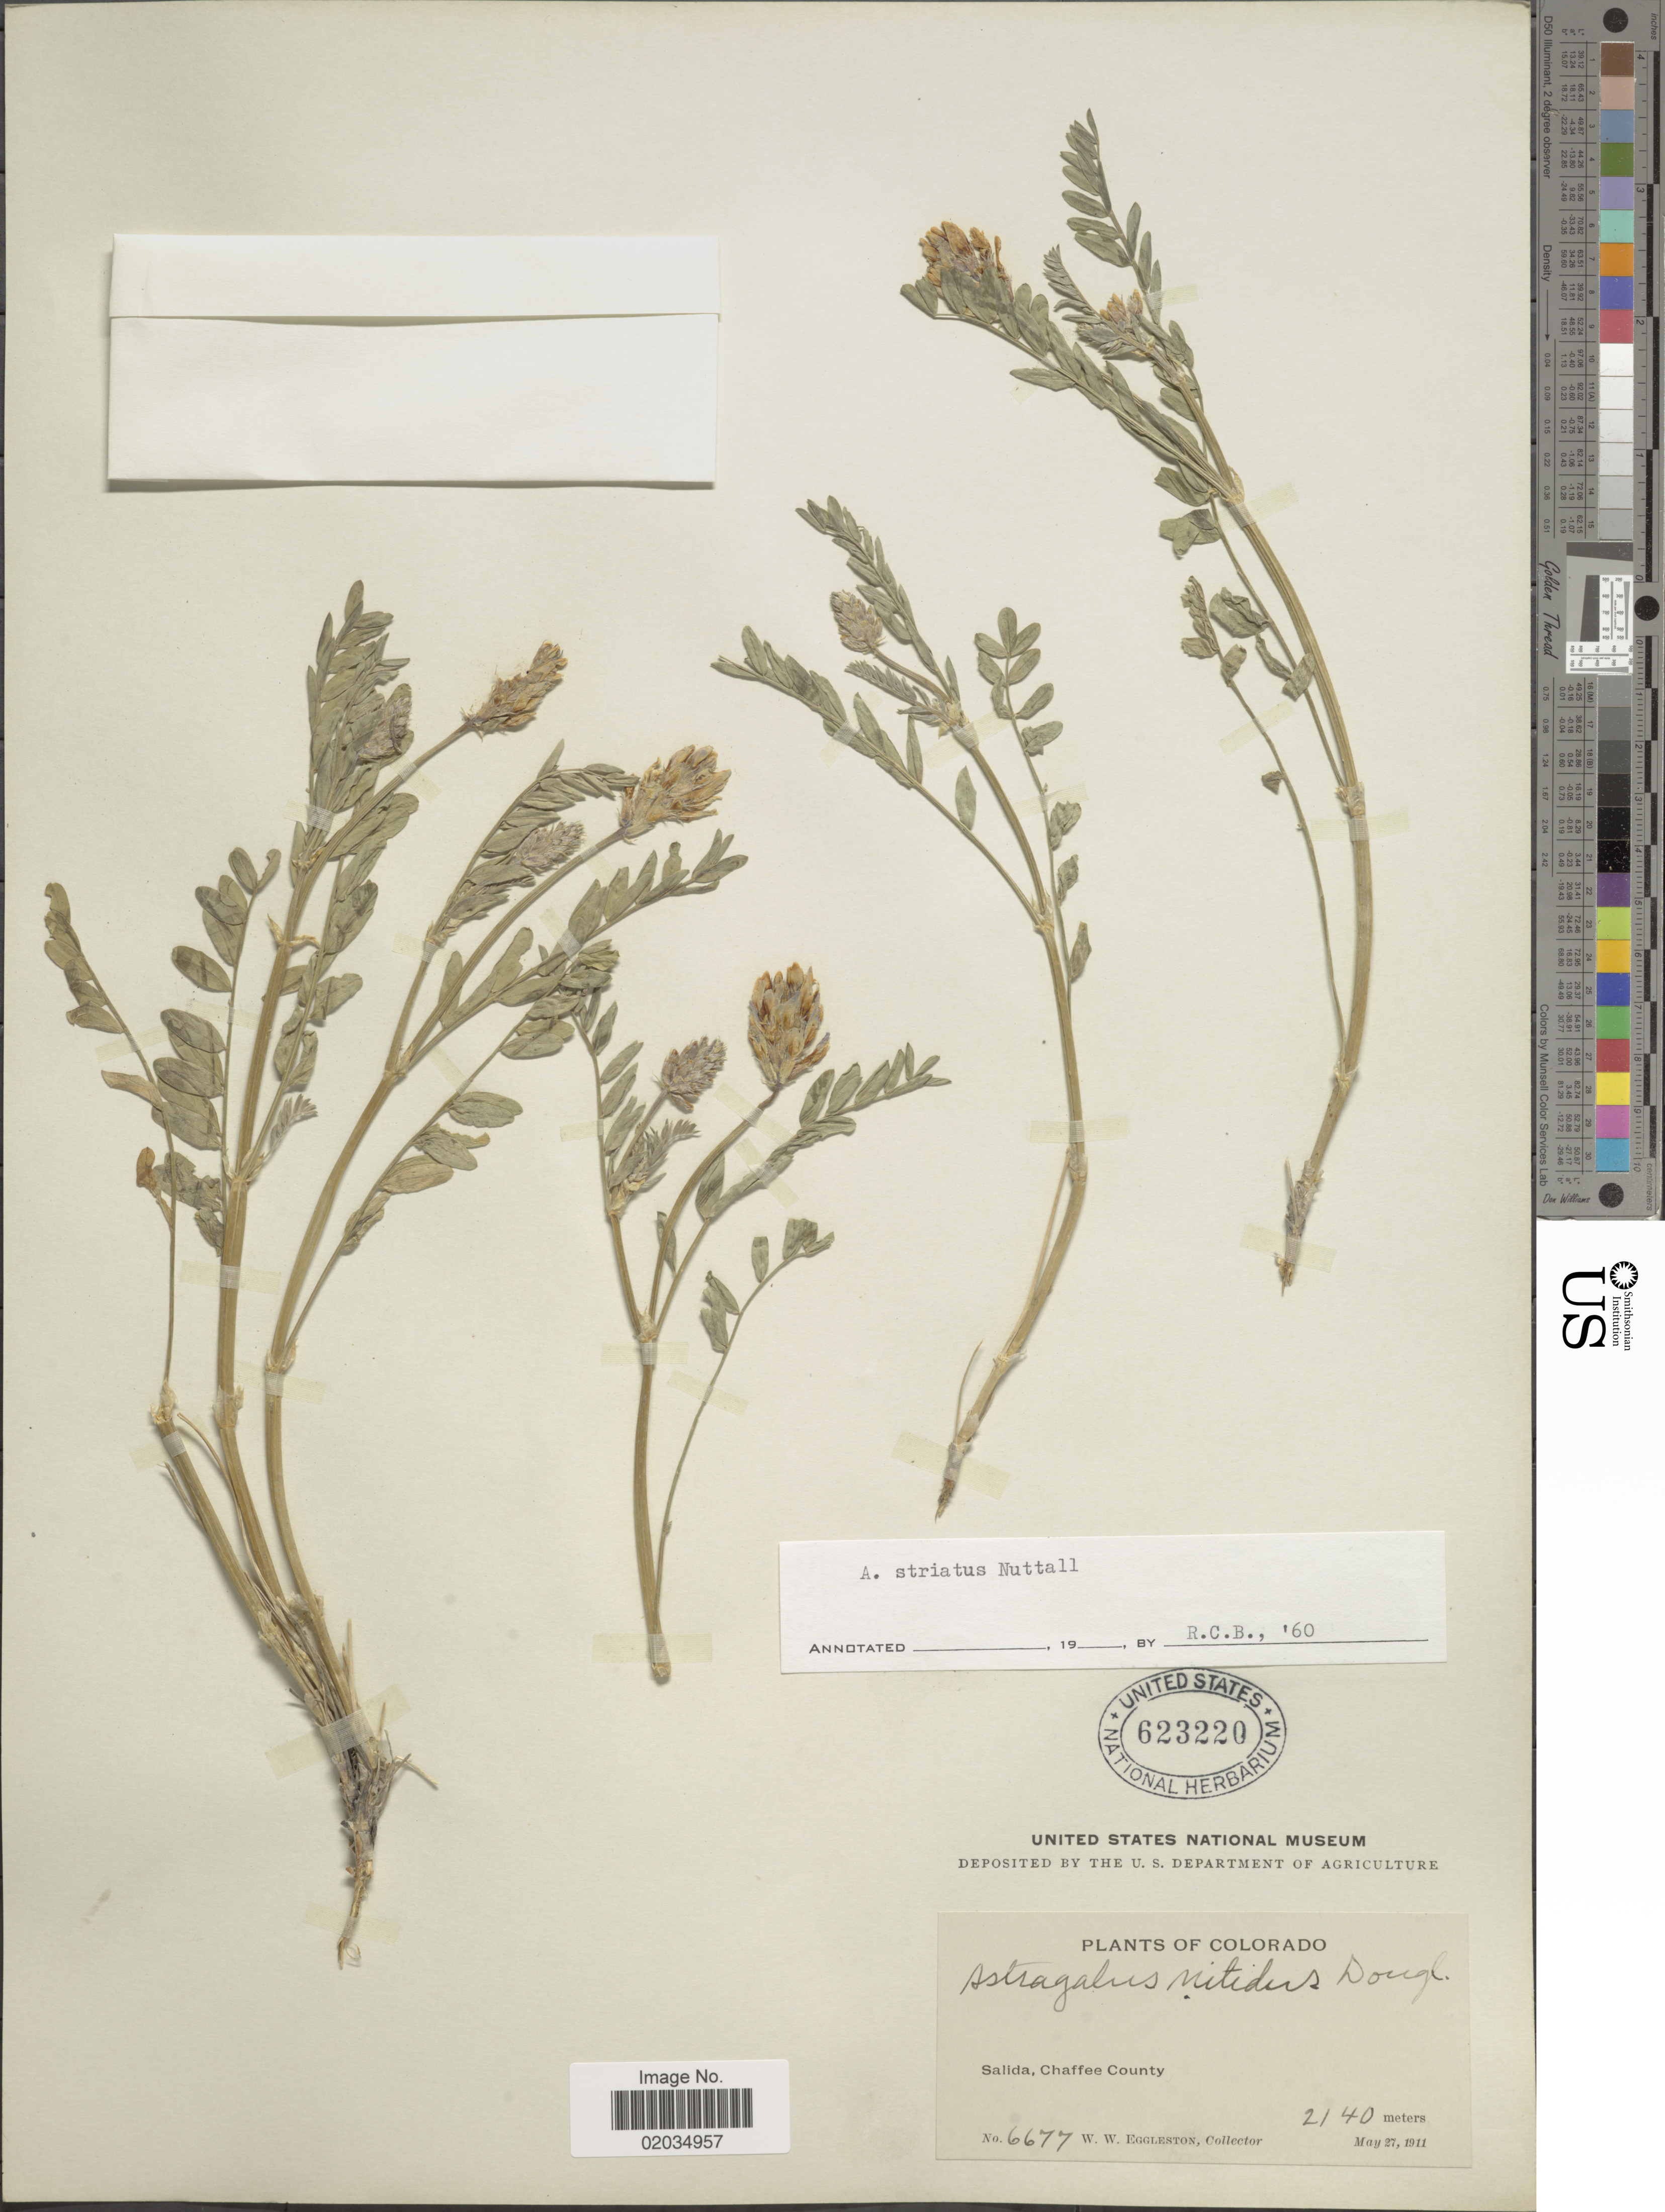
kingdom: Plantae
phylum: Tracheophyta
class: Magnoliopsida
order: Fabales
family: Fabaceae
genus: Astragalus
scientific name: Astragalus striatus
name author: Nutt.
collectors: W. W. Eggleston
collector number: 6677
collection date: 1911-05-27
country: United States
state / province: Colorado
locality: Salida, Chaffee County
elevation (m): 2140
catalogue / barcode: US 623220